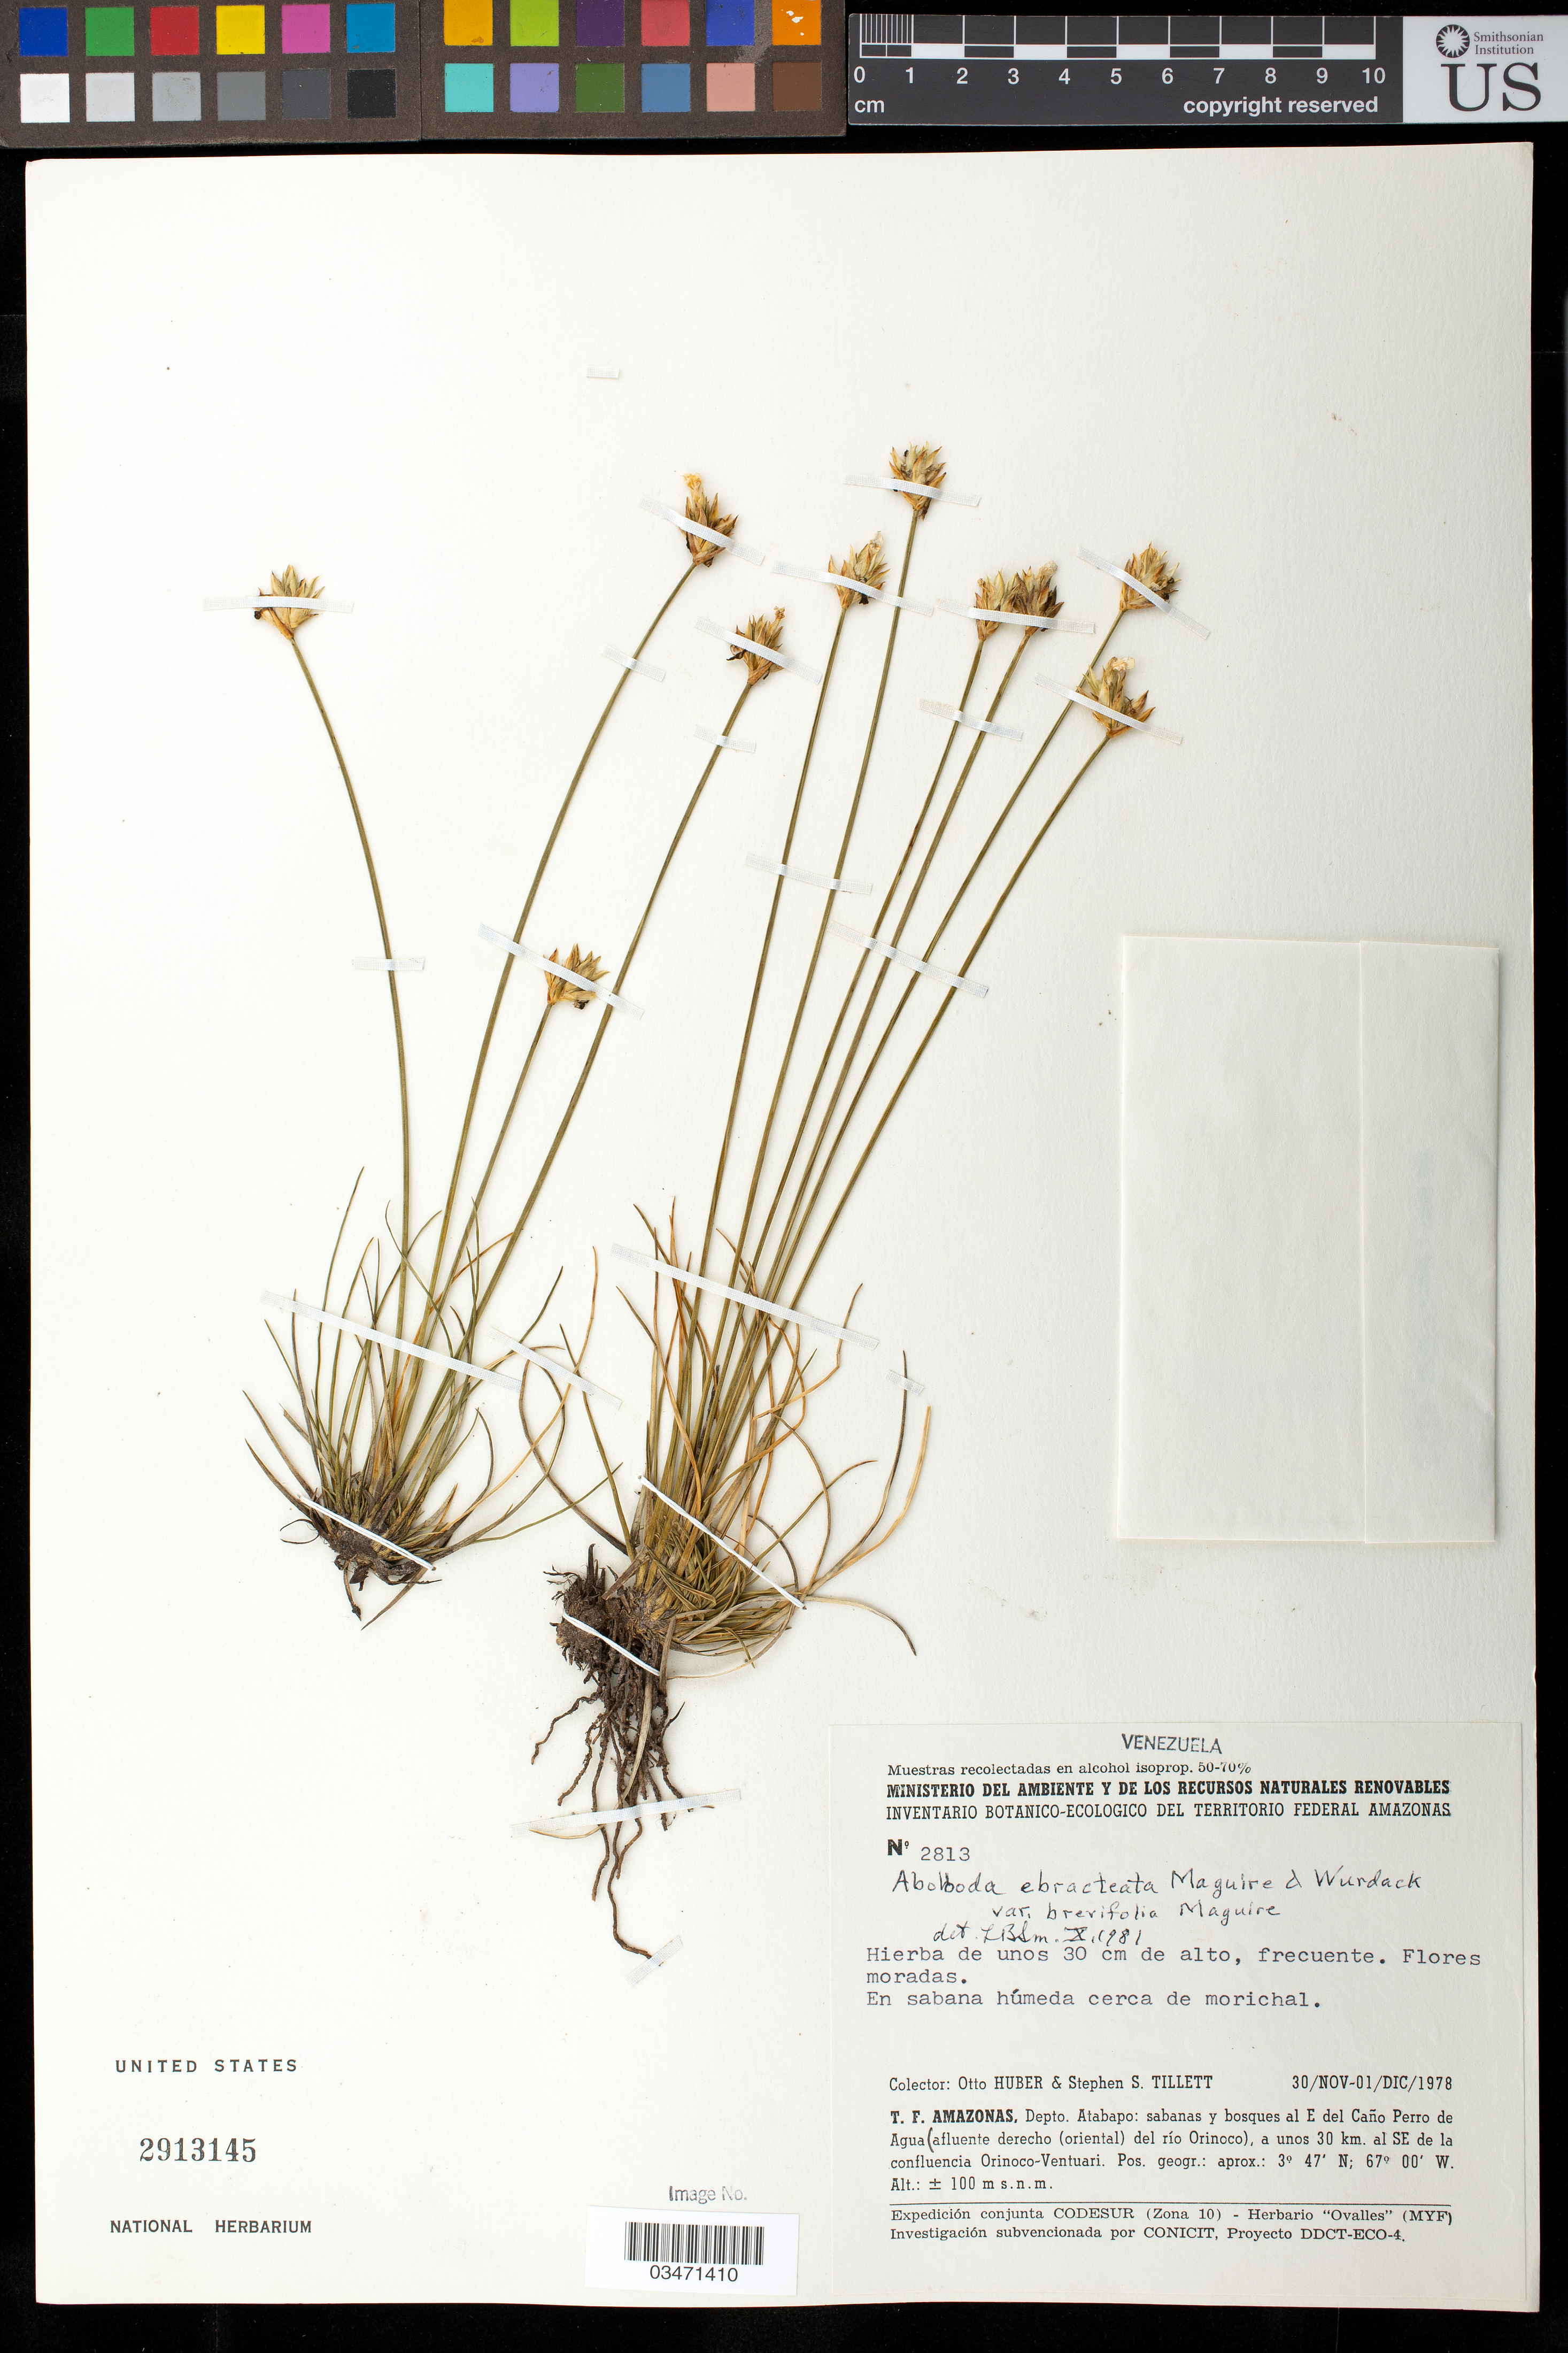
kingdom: Plantae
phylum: Tracheophyta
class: Liliopsida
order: Poales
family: Xyridaceae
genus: Abolboda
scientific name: Abolboda ebracteata var. brevifolia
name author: Maguire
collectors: O. Huber & S. S. Tillett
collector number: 2813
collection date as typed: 30-Nov-78 to 1-Dec-78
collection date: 1978-11-30/1978-12-01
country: Venezuela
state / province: Amazonas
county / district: Atabapo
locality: E del Caño Perro de Agua, 30 km SE de la confluencia Orinoco-Ventuari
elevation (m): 100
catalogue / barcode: US 2913145